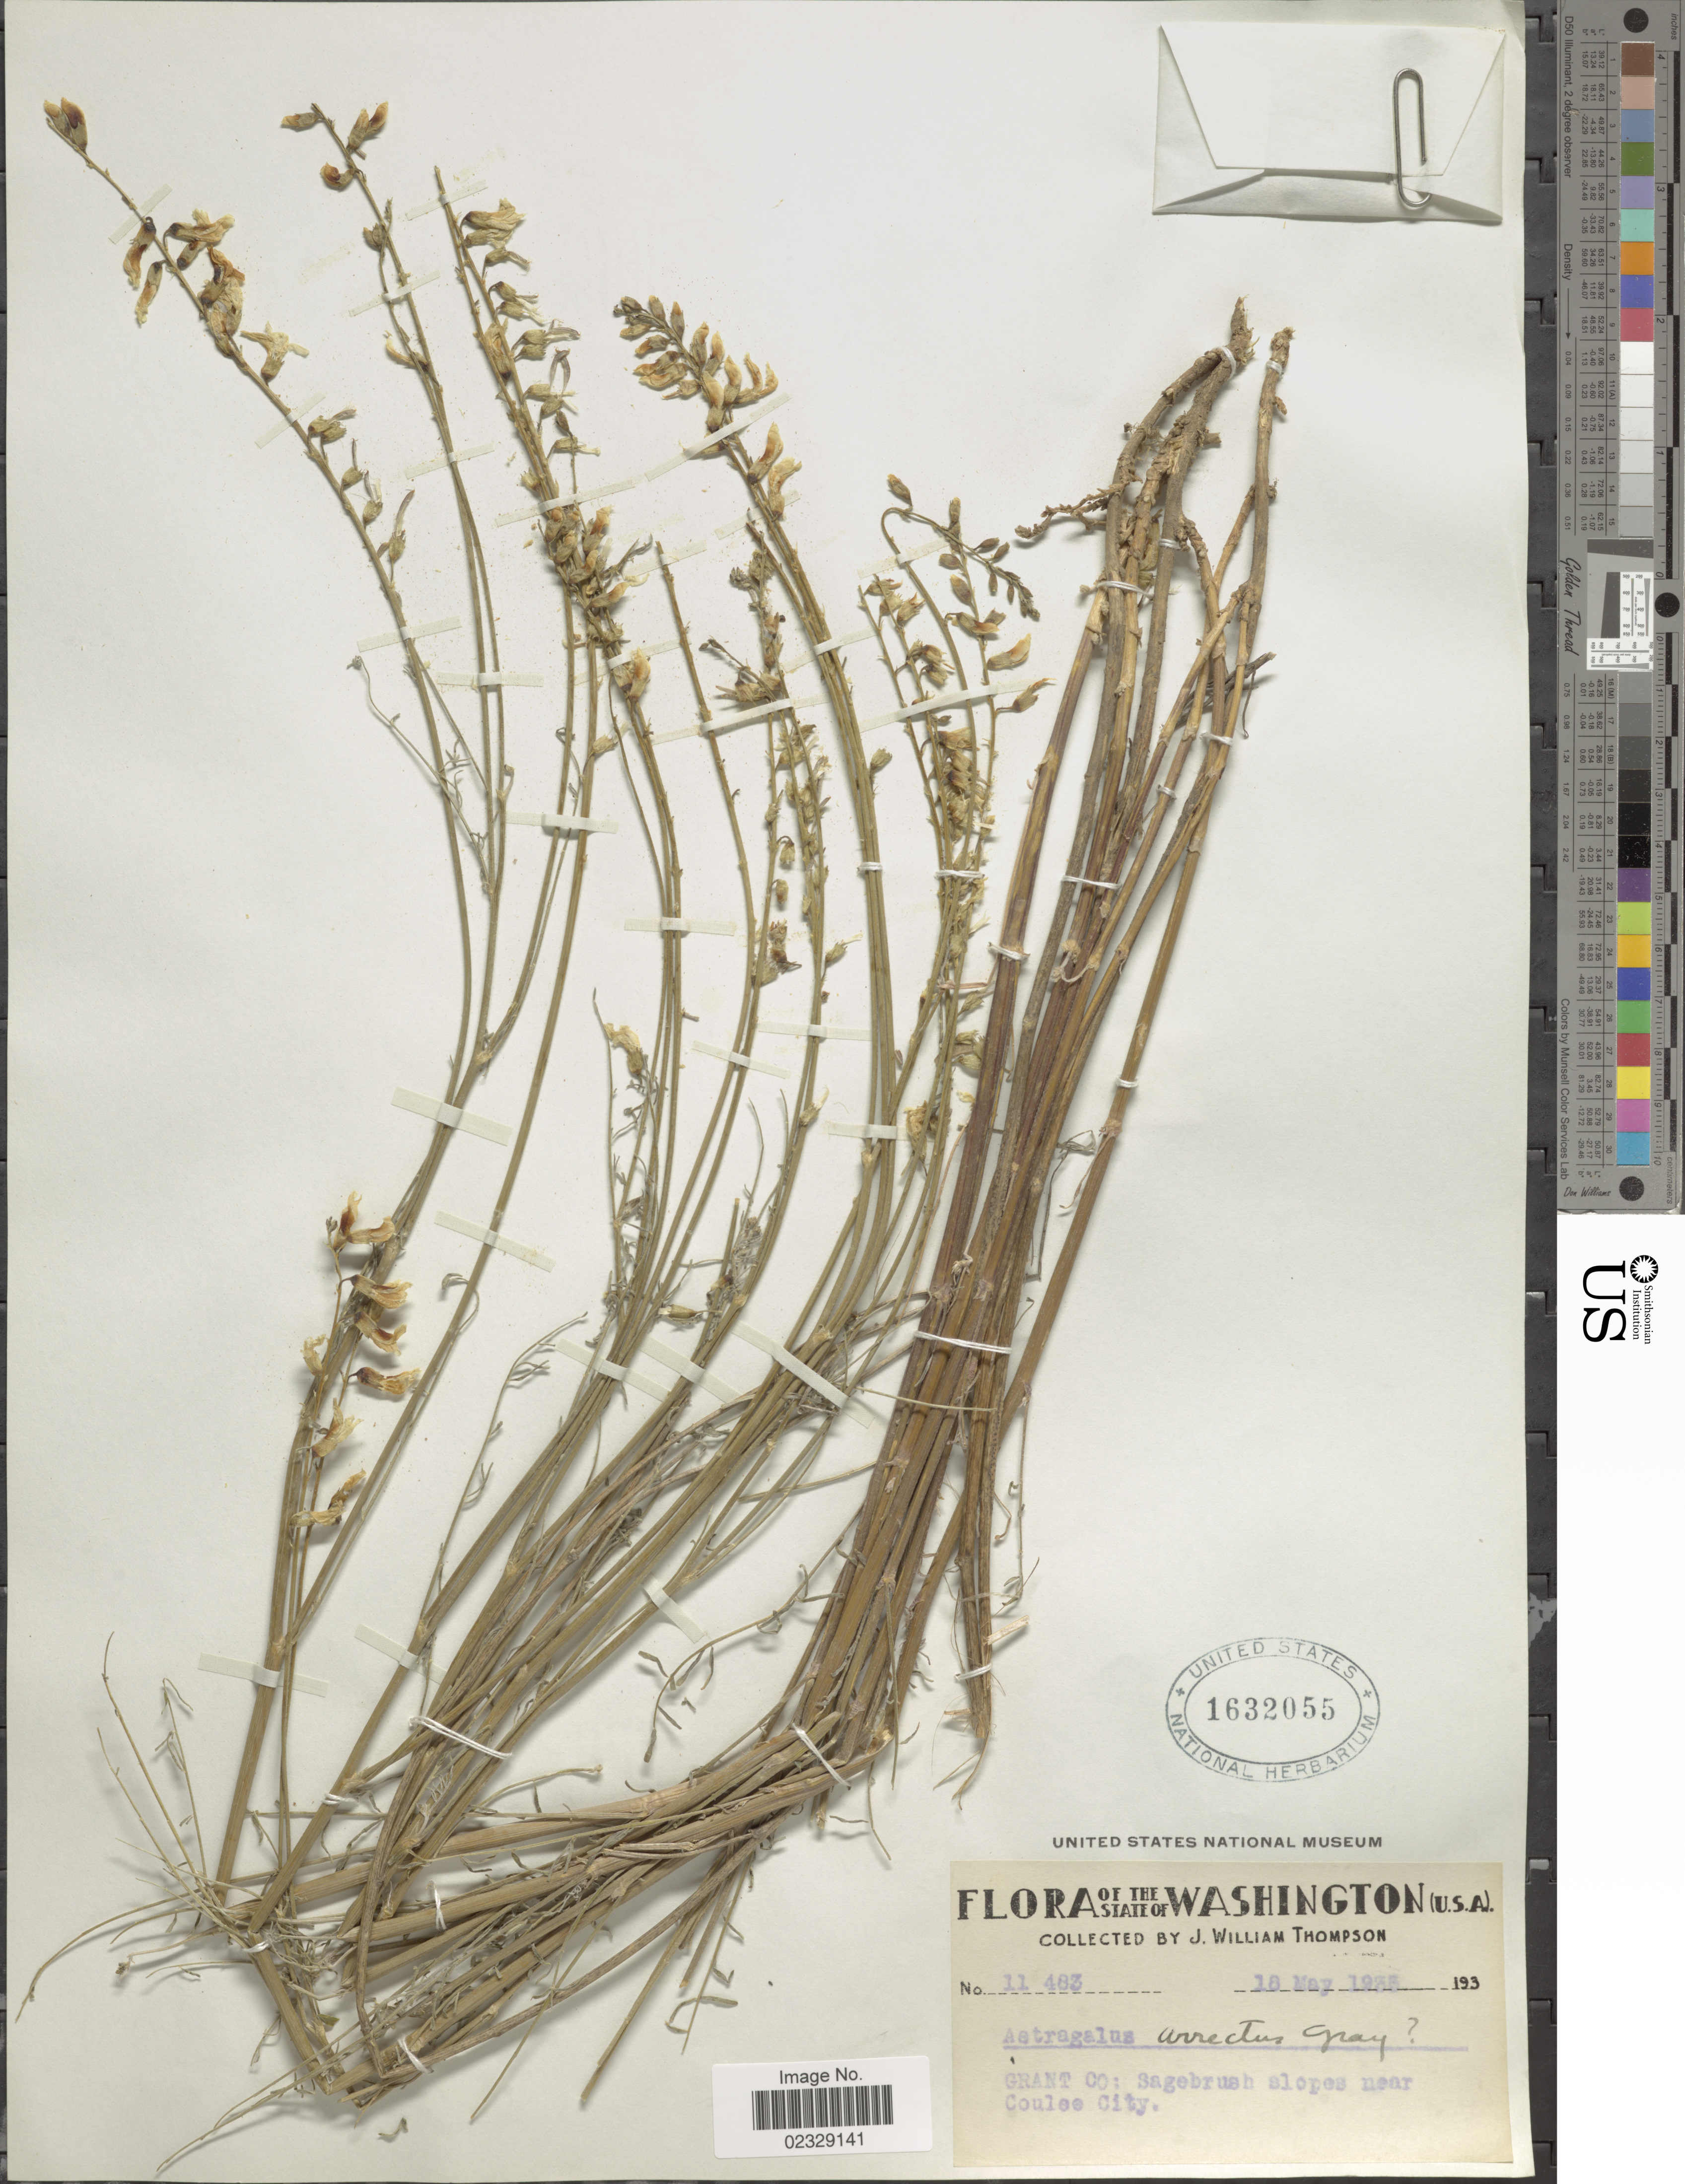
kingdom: Plantae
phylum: Tracheophyta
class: Magnoliopsida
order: Fabales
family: Fabaceae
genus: Astragalus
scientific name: Astragalus arrectus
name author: A. Gray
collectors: J. W. Thompson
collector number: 11483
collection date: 1933-05-18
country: United States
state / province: Washington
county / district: Grant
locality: Grant Co: Sagebrush slopes near Coulee City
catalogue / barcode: US 1632055